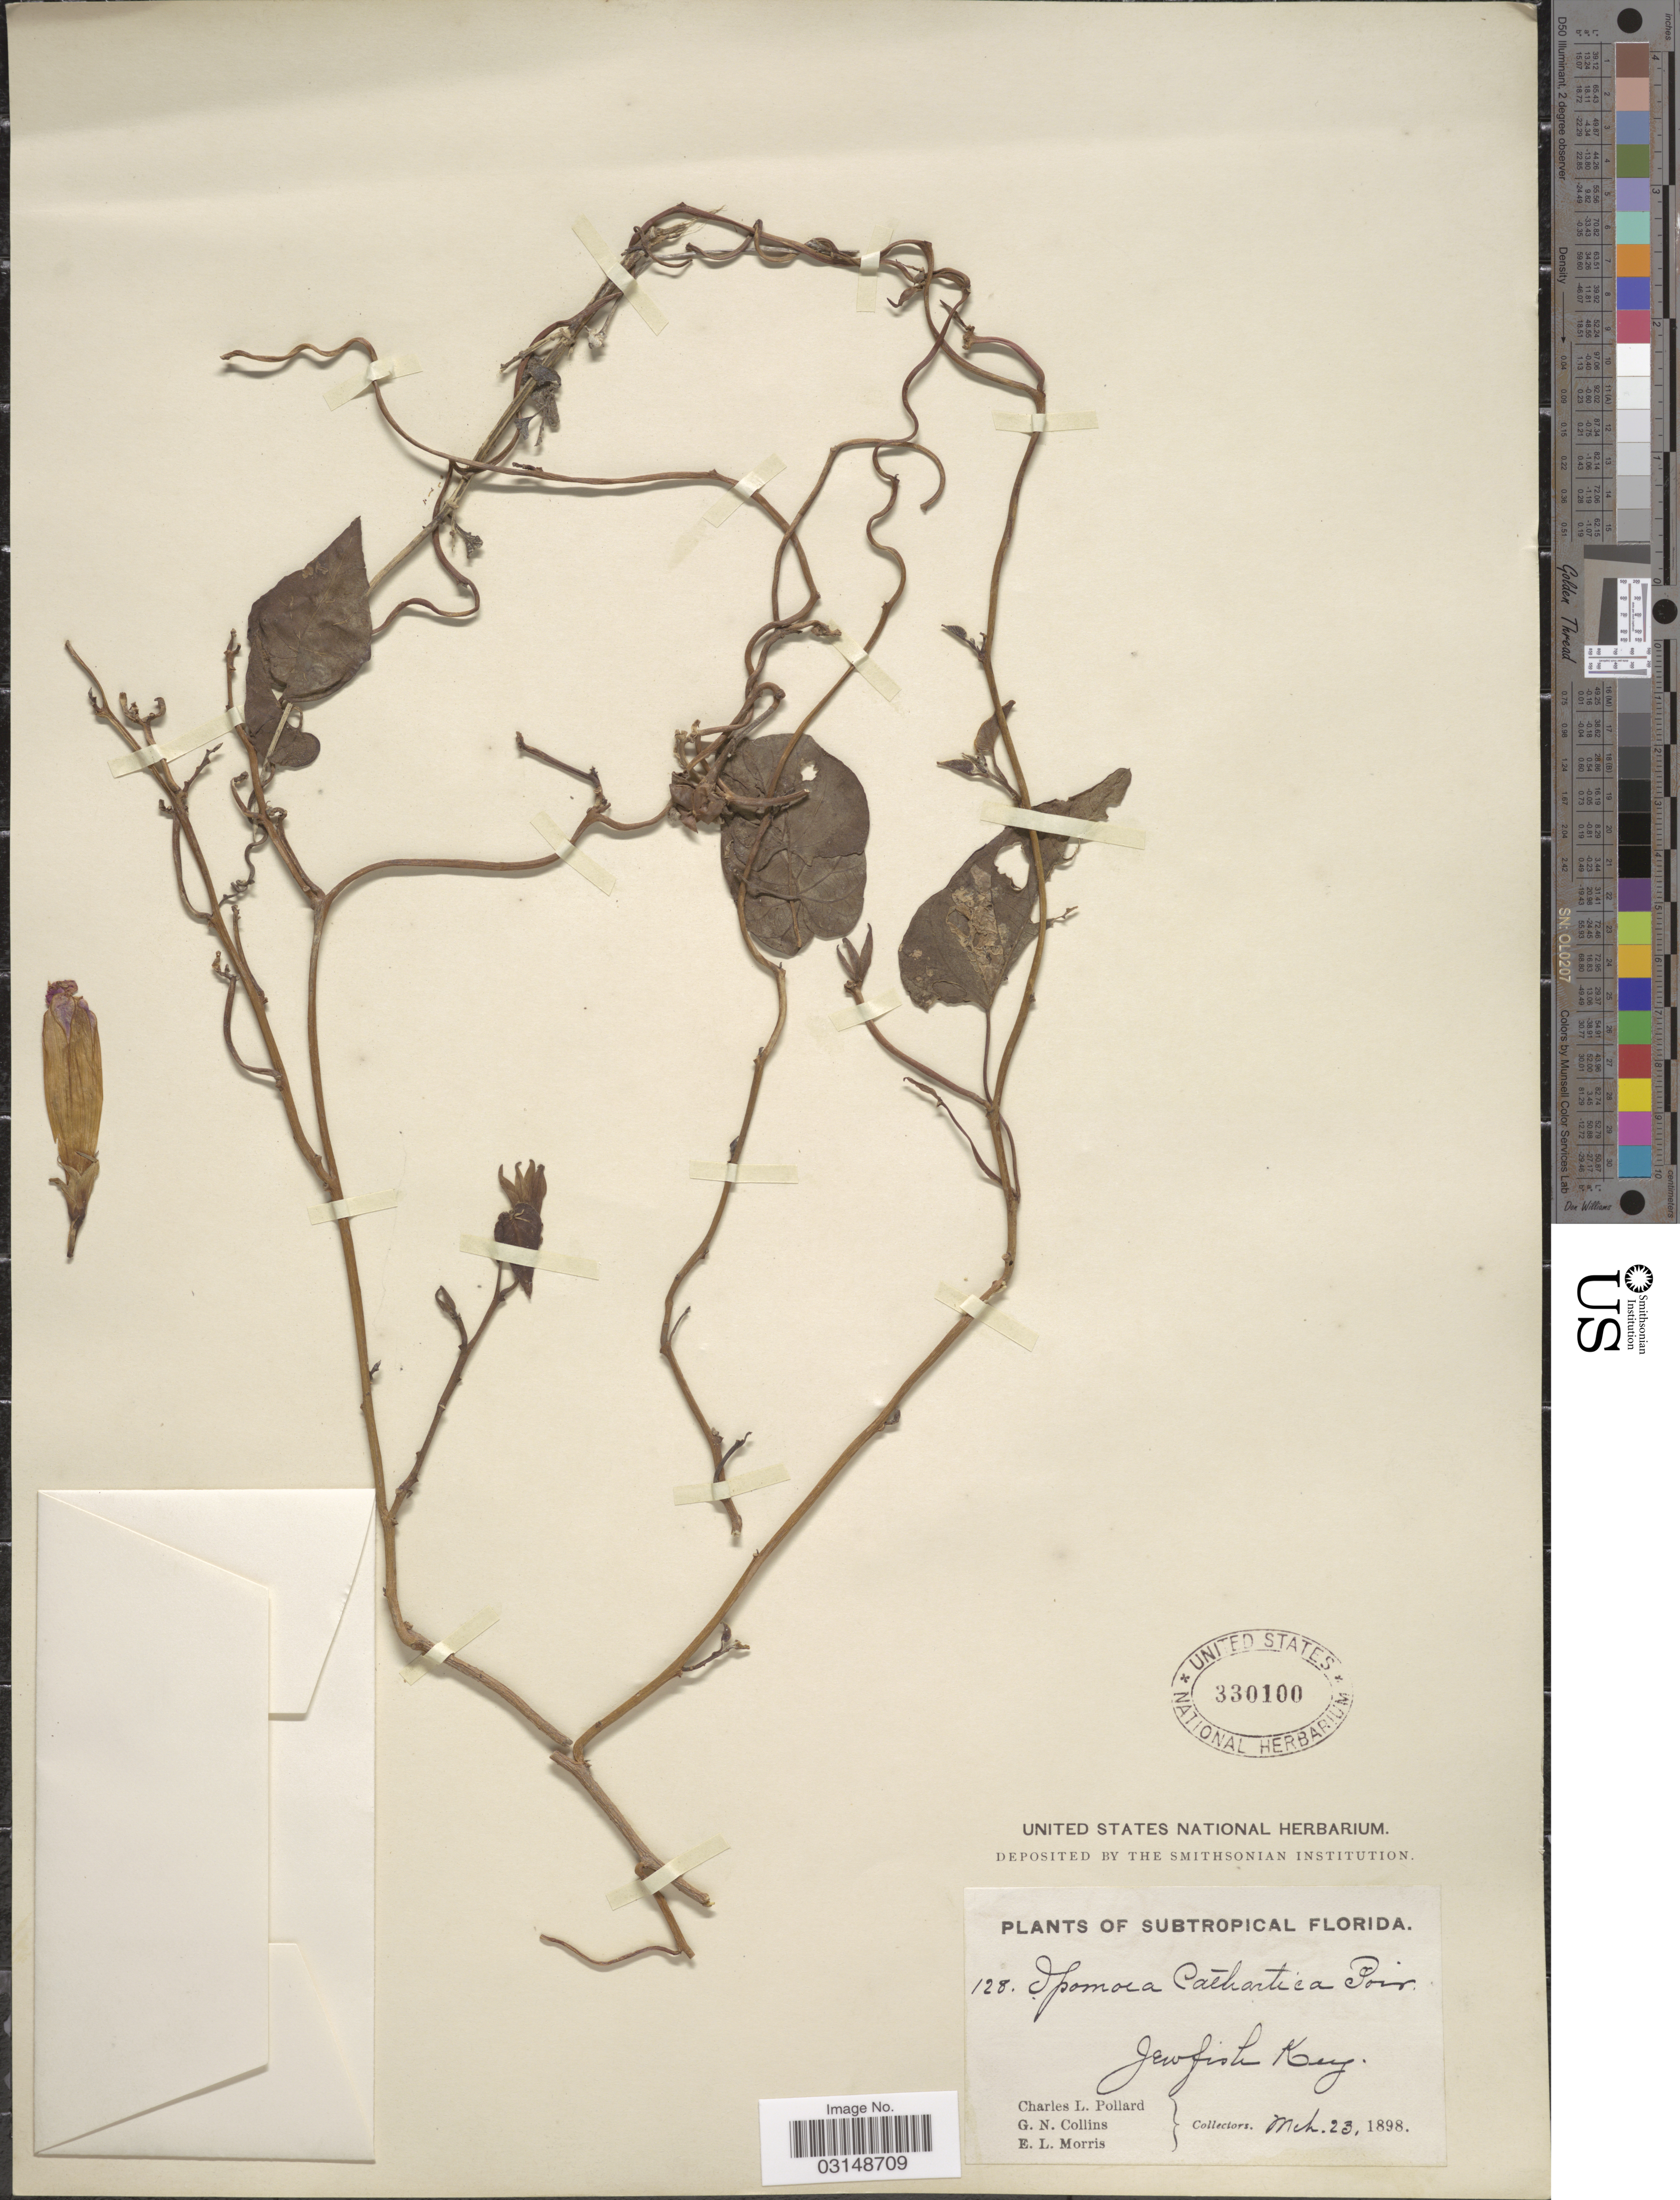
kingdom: Plantae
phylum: Tracheophyta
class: Magnoliopsida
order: Solanales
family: Convolvulaceae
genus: Ipomoea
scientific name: Ipomoea indica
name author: (Burm.) Merr.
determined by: Strong, Mark T., (BOT), Smithsonian Institution - National Museum of Natural History (UNITED STATES)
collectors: C. L. Pollard, G. Collins & E. Morris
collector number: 128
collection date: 1898-03-23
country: United States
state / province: Florida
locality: Subtropical Florida. Jewfish Key.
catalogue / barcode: US 330100